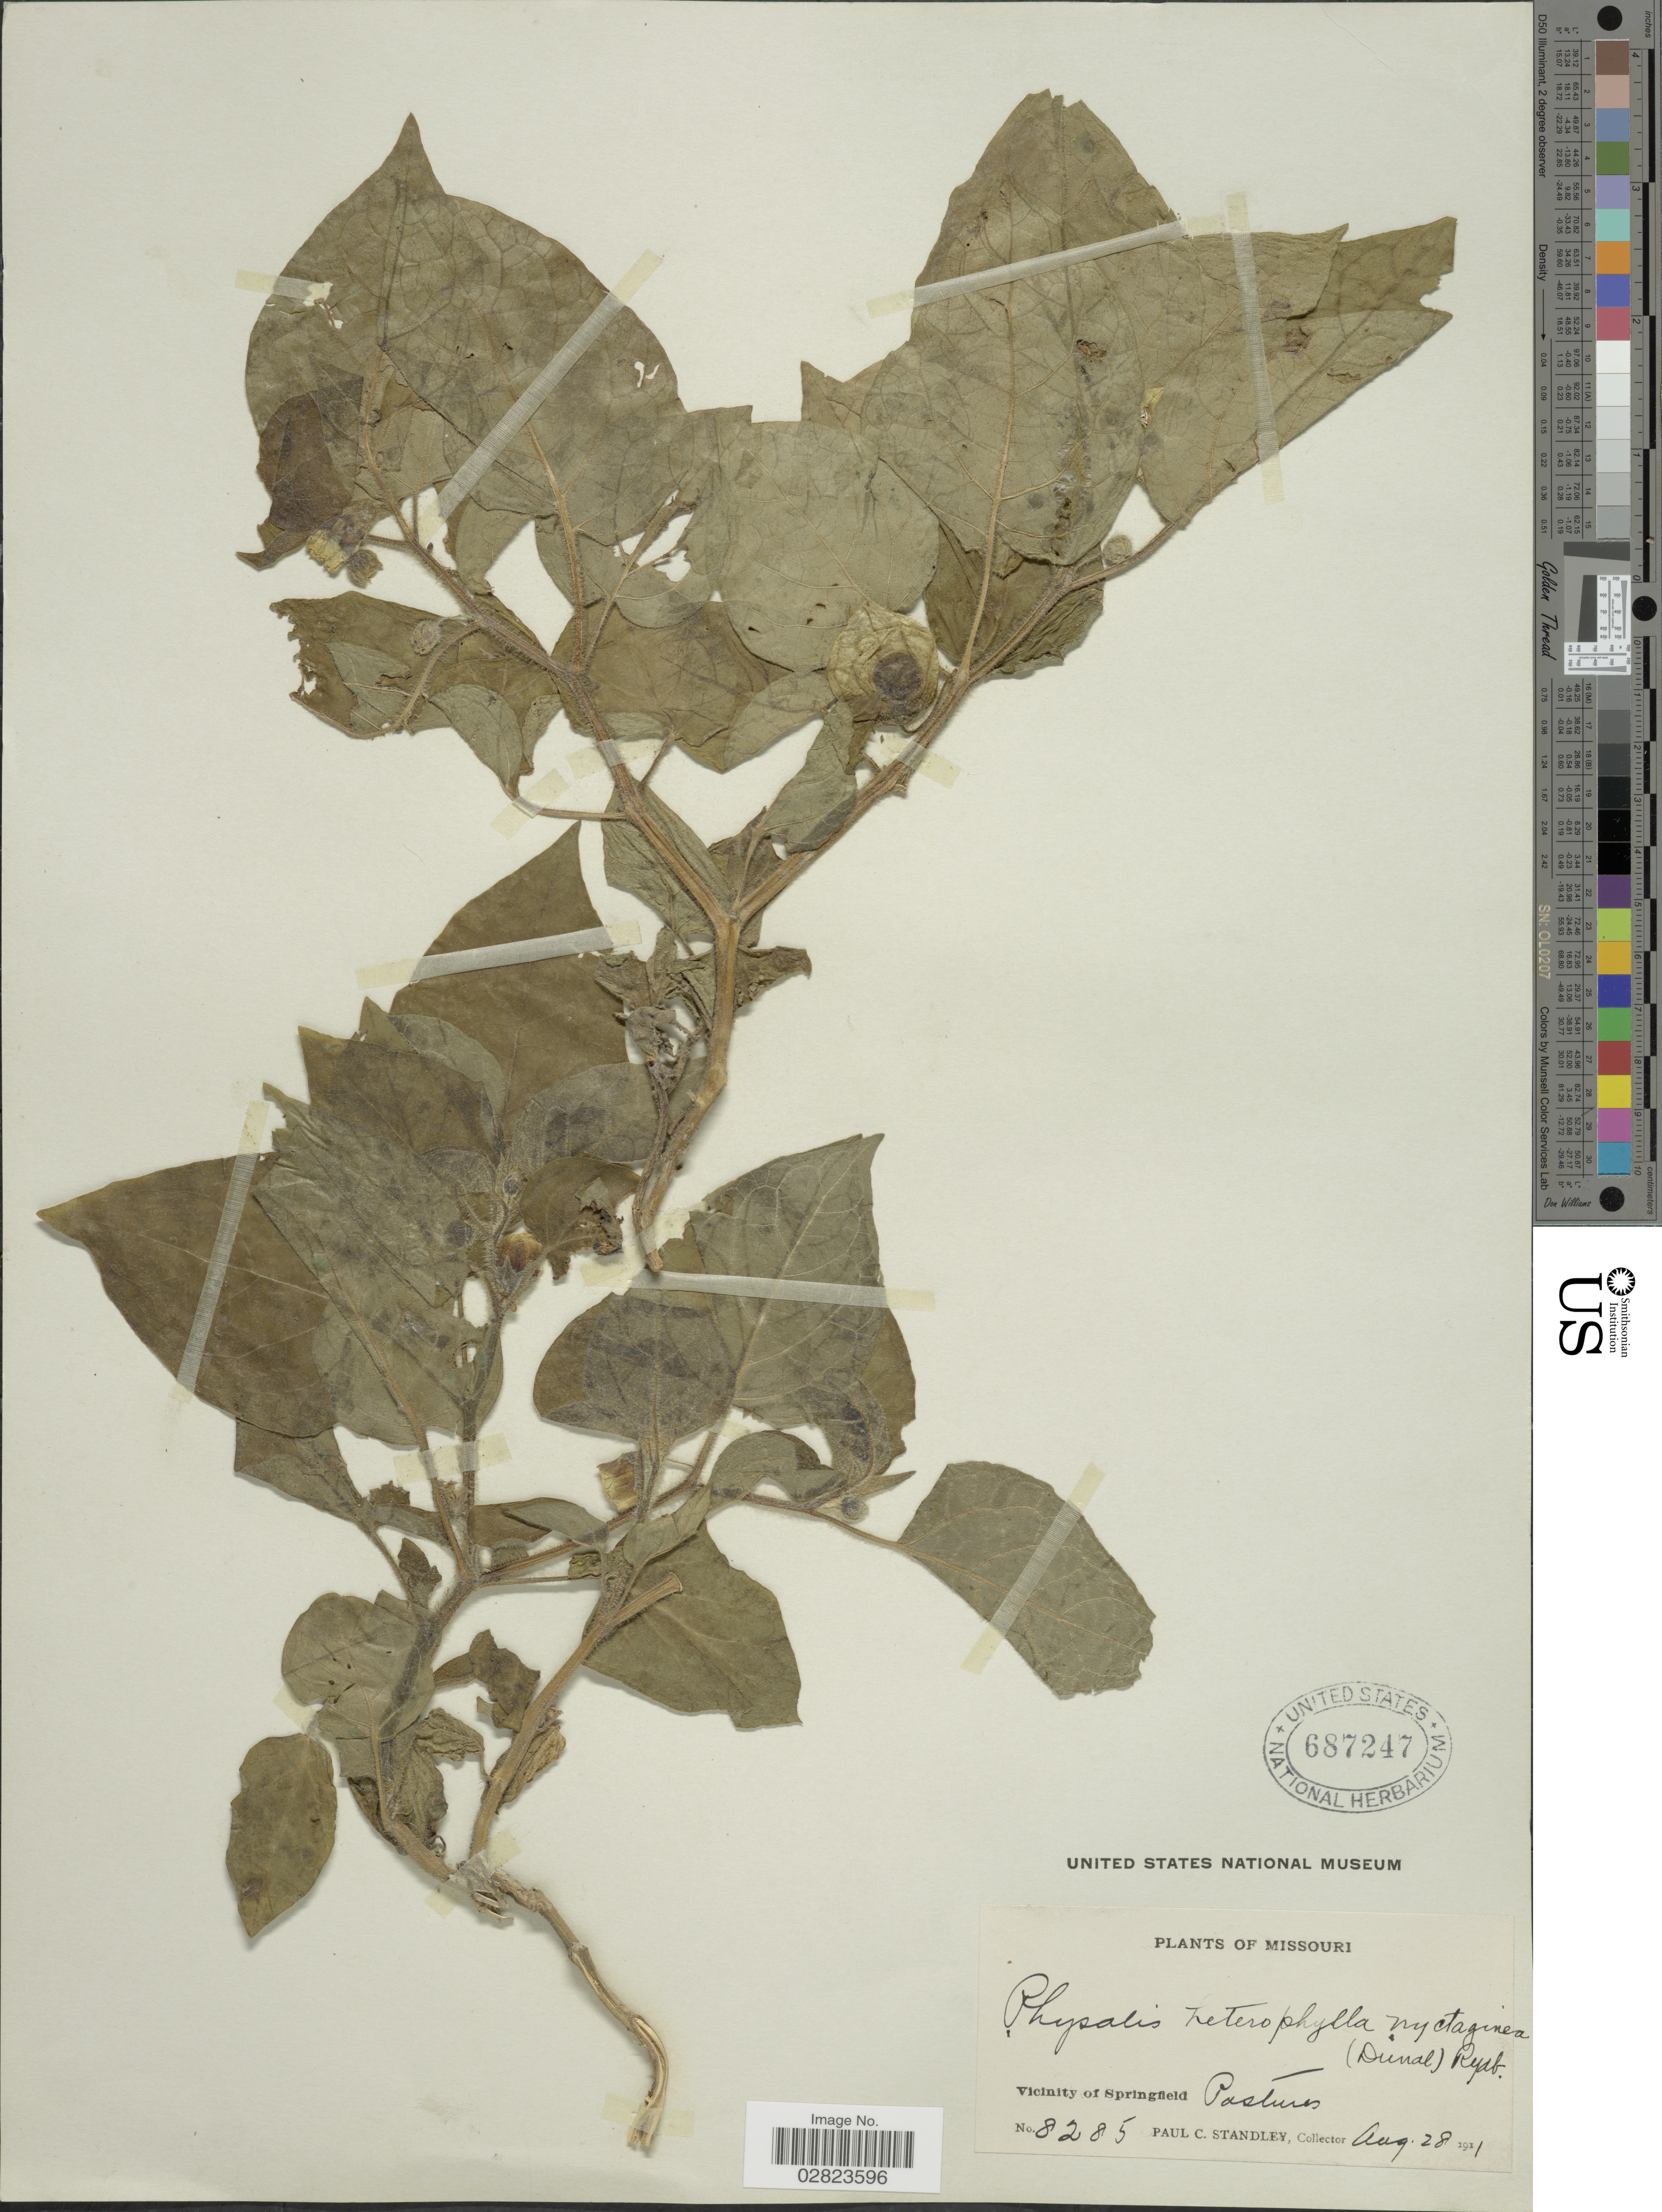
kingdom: Plantae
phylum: Tracheophyta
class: Magnoliopsida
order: Solanales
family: Solanaceae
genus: Physalis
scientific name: Physalis heterophylla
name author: Nees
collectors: P. C. Standley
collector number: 8285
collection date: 1911-08-28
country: United States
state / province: Missouri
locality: Vicinity of Springfield, Pastures.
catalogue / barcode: US 687247